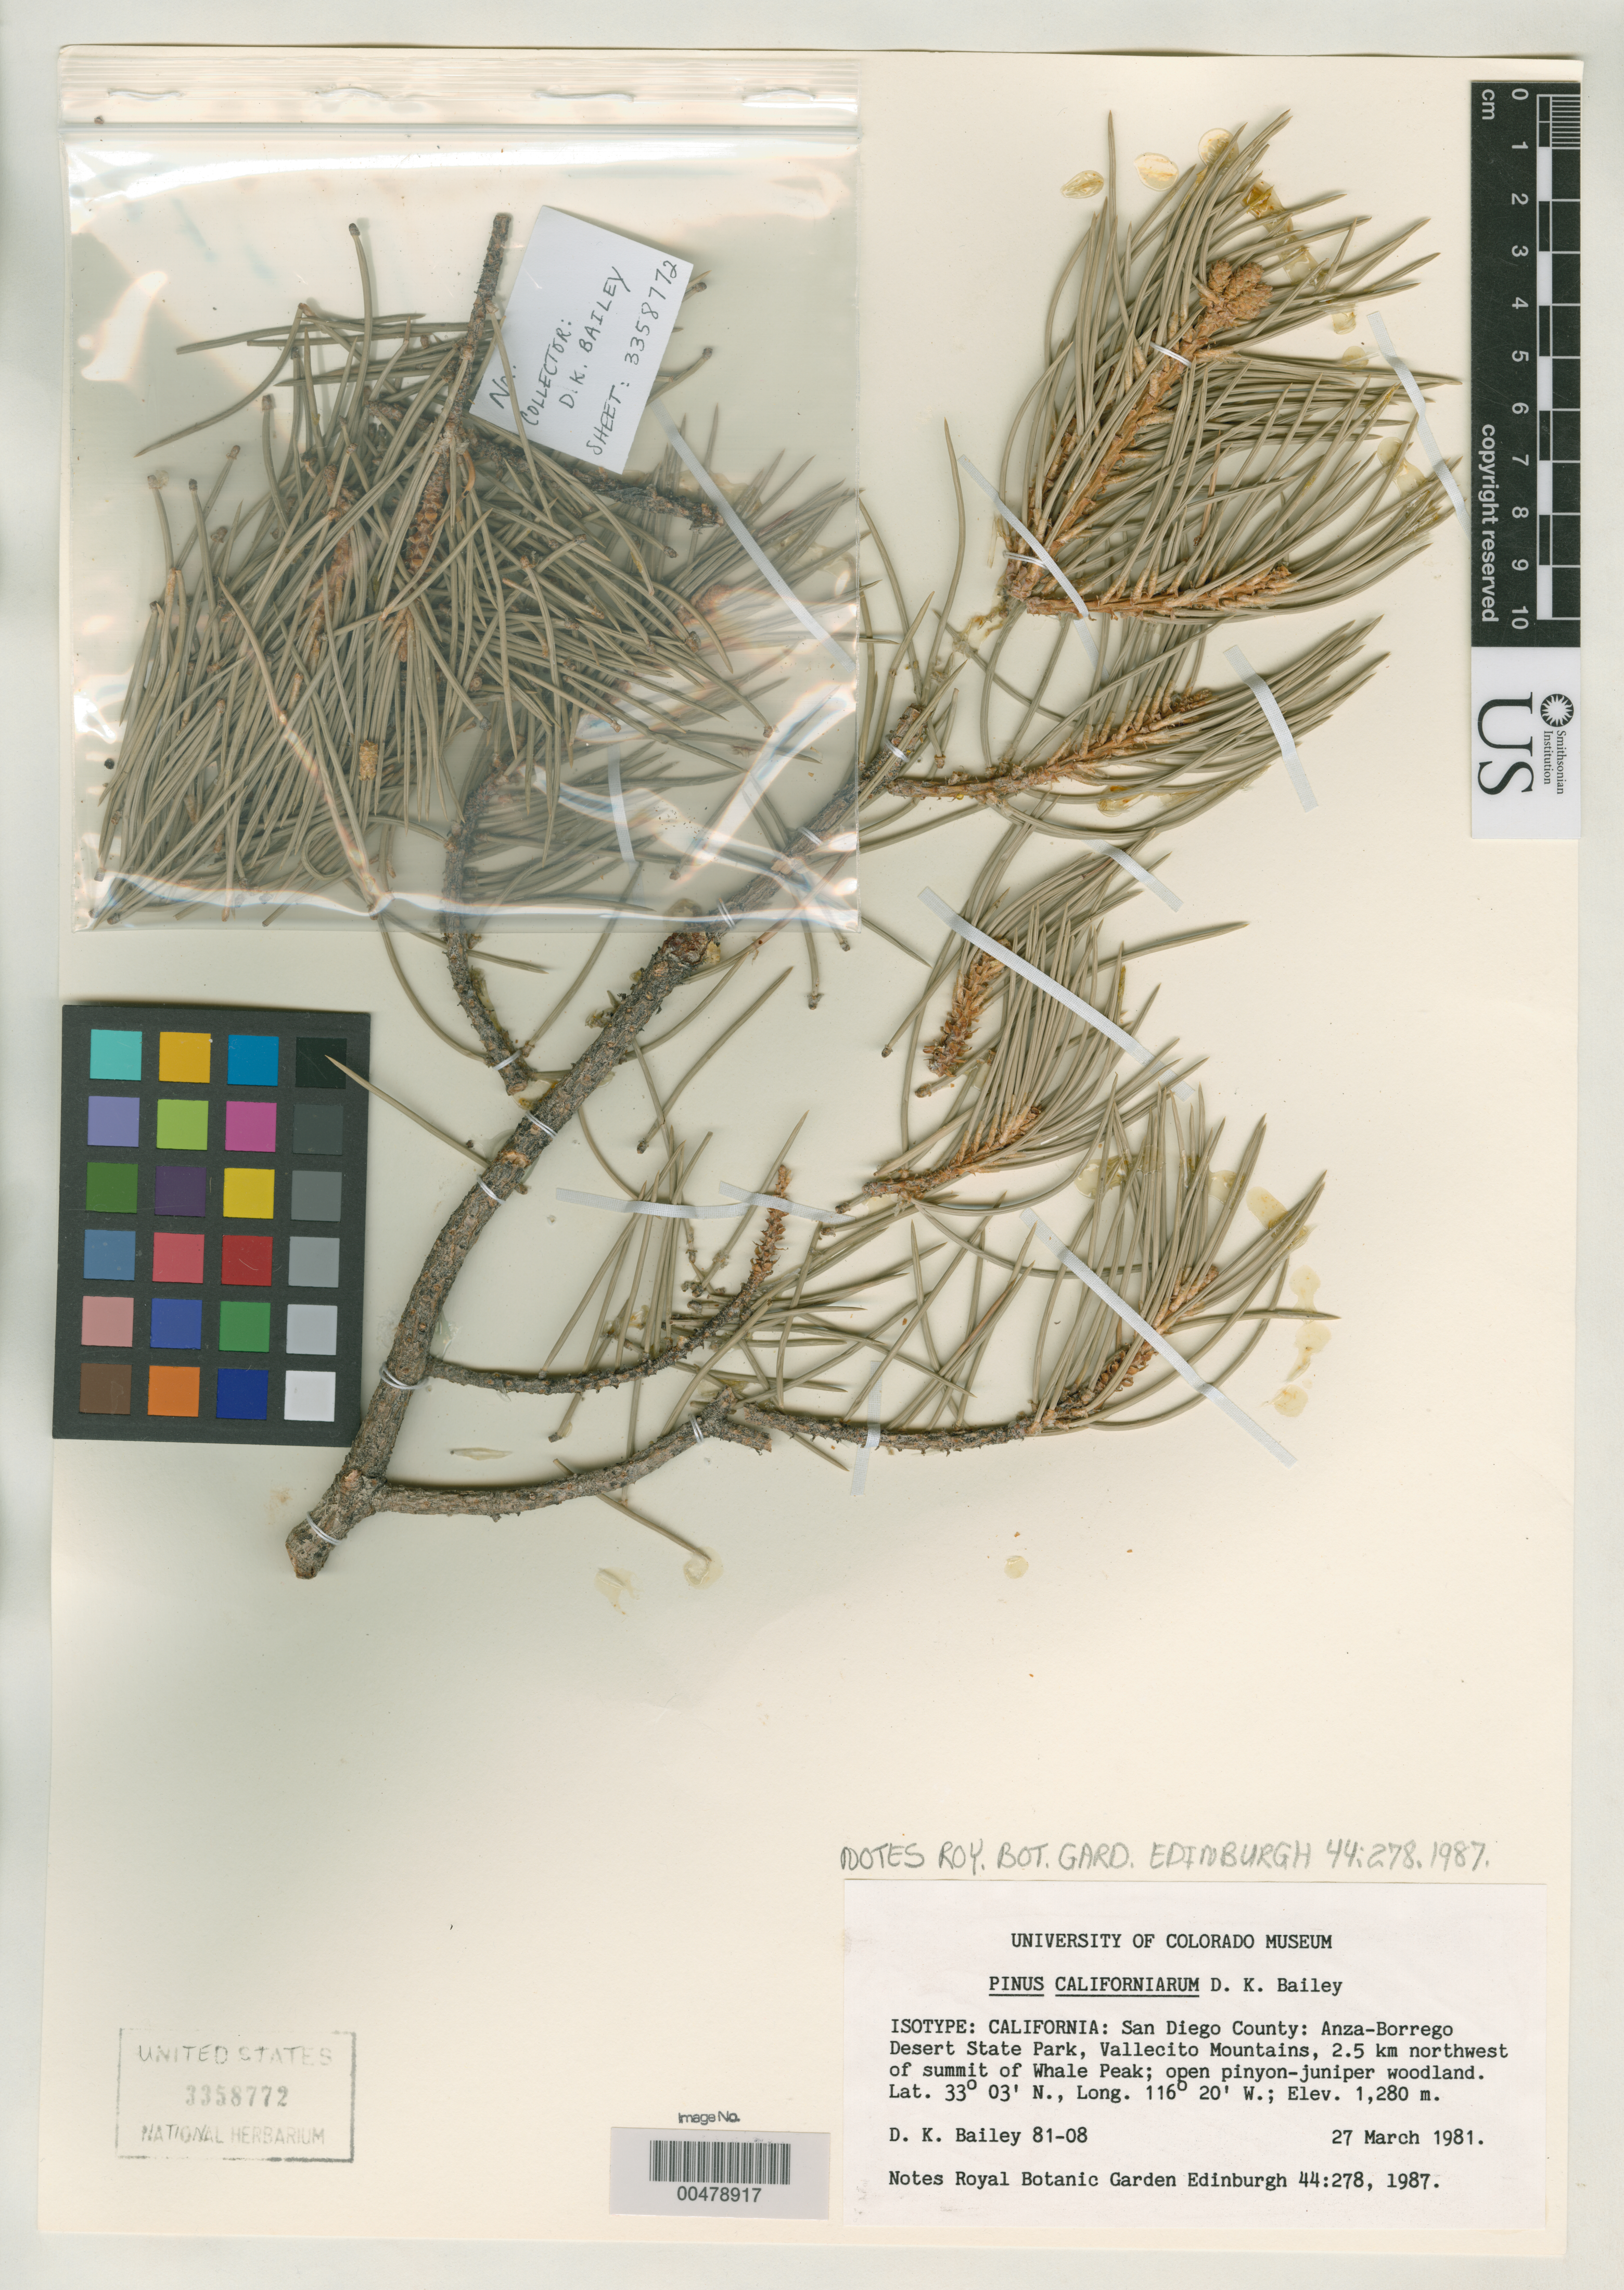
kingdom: Plantae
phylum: Tracheophyta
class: Pinopsida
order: Pinales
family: Pinaceae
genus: Pinus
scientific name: Pinus californiarum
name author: D.K. Bailey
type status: Isotype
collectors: D. K. Bailey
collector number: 81-08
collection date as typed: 27 Mar 1981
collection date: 1981-03-27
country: United States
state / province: California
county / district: San Diego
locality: Anza - Borrego Desert Park, Vallecito Mountains, 2.5 km NW of summit of Whale Peak.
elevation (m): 1280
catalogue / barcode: US 3358772